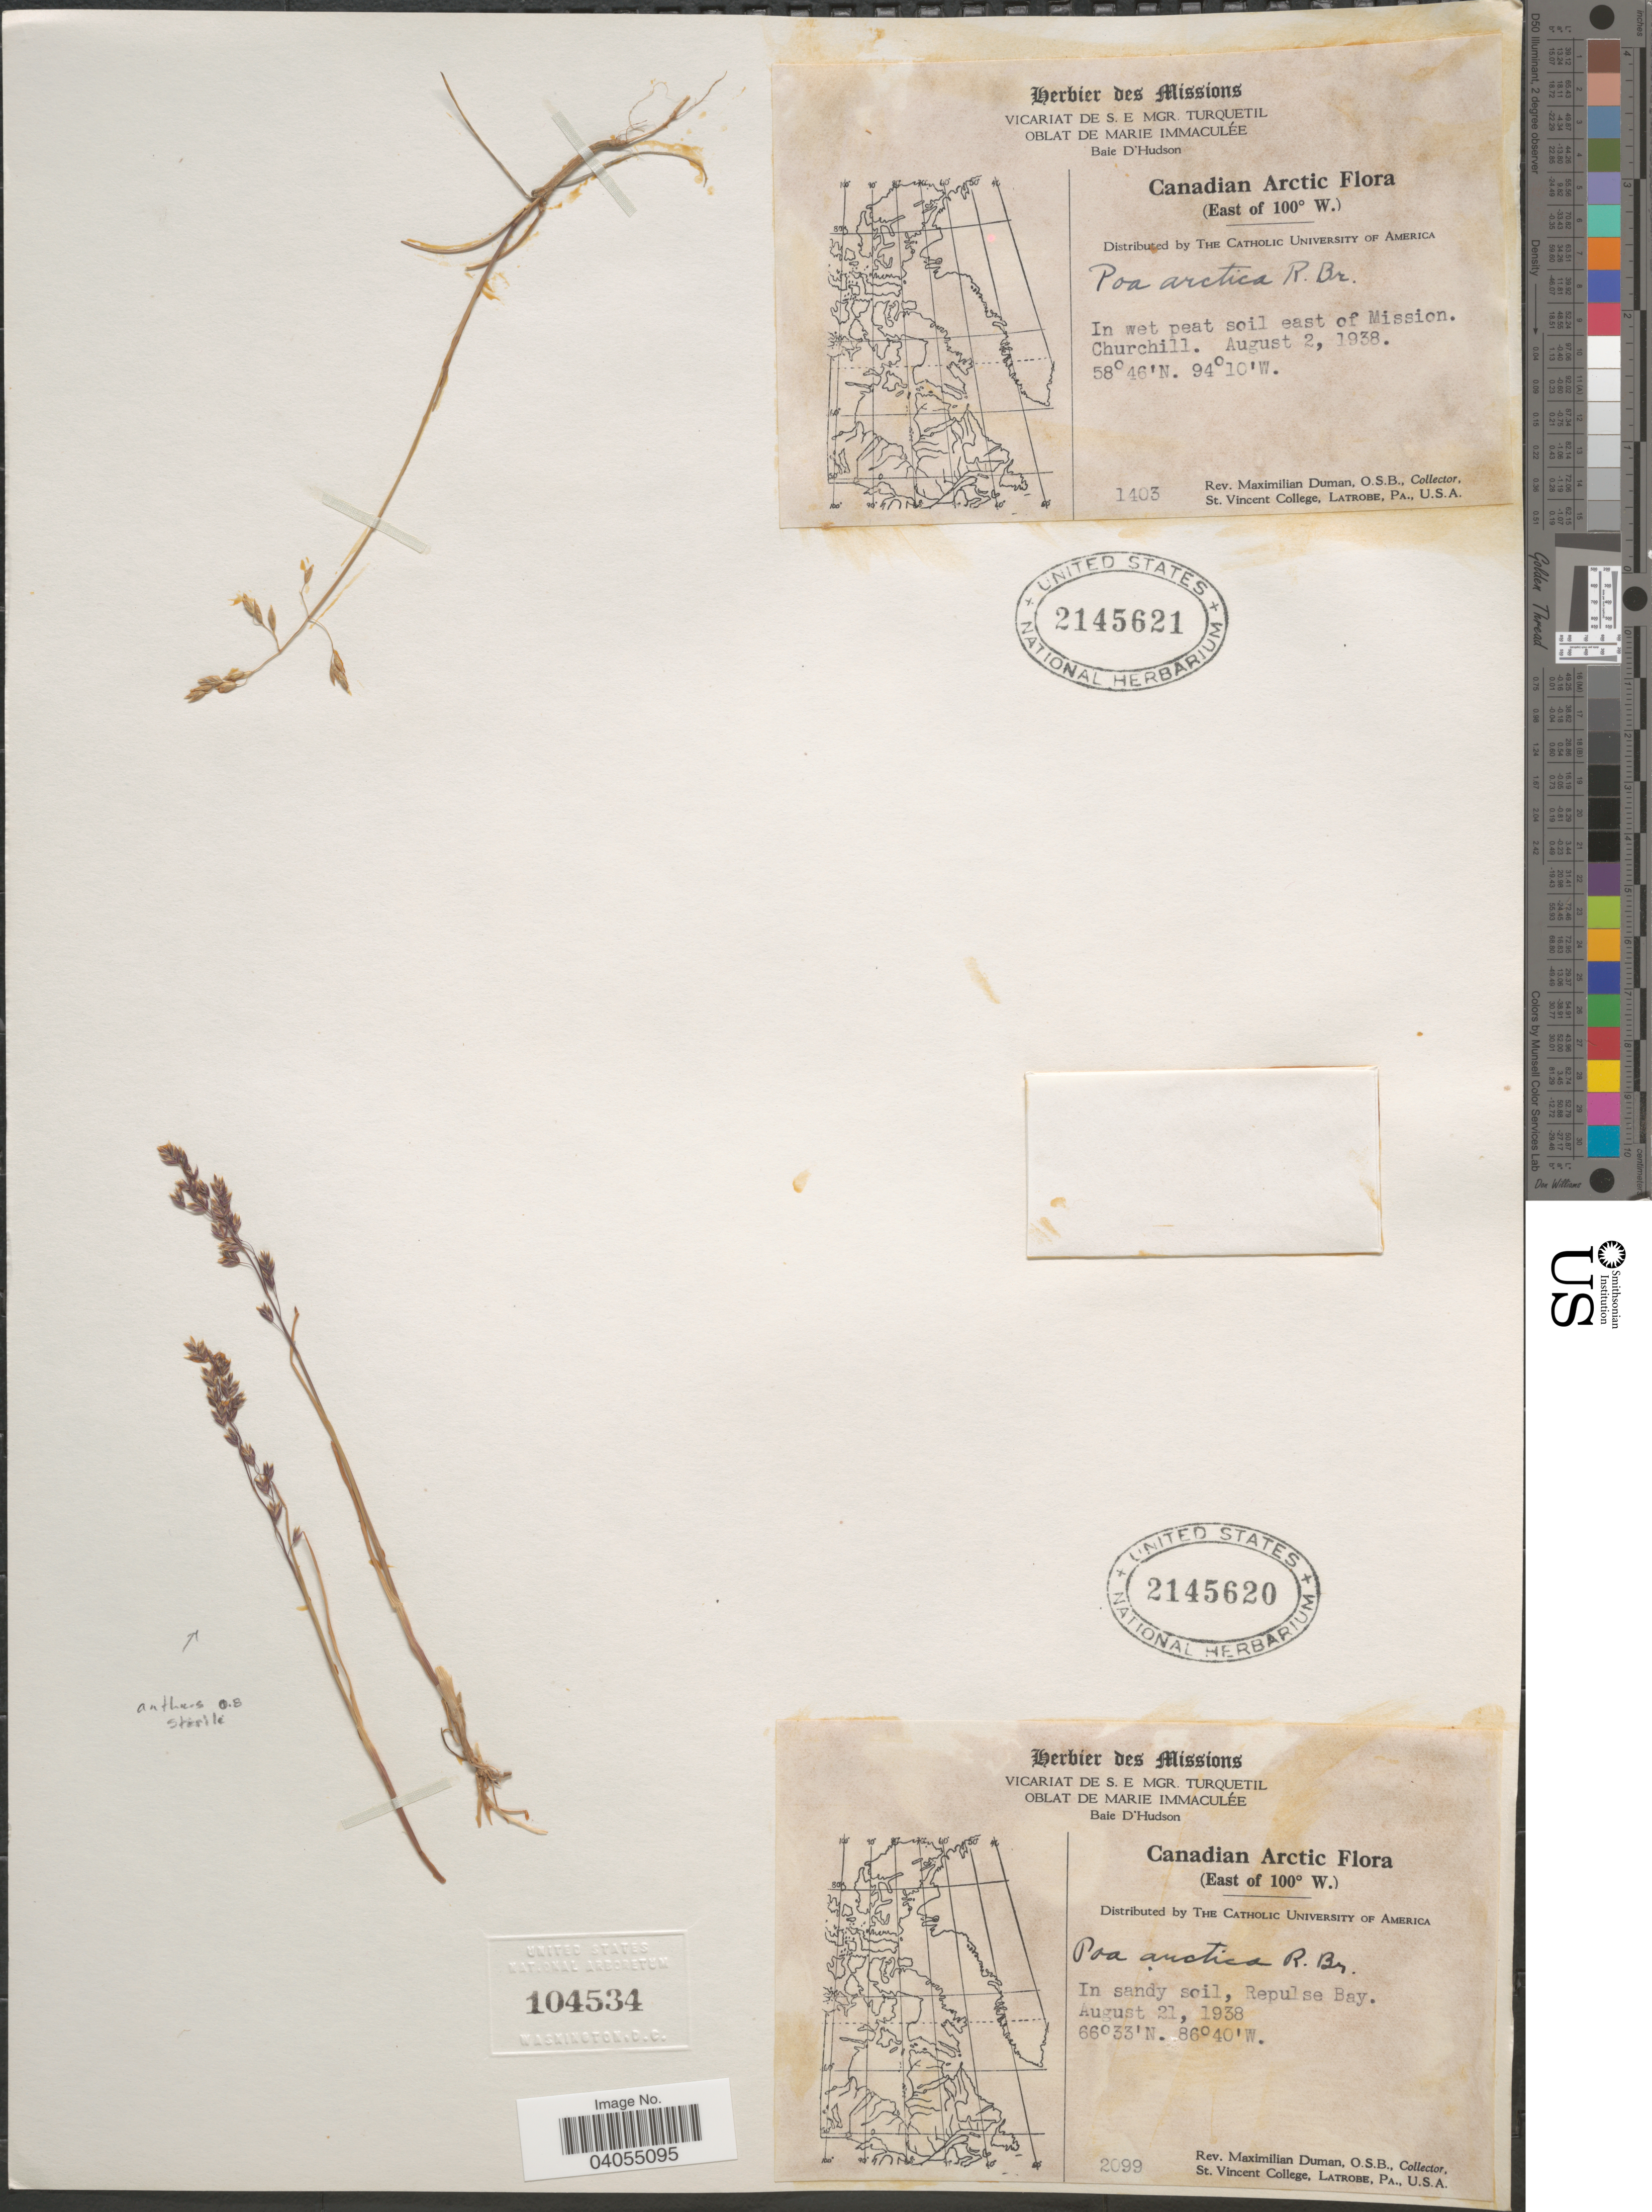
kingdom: Plantae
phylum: Tracheophyta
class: Liliopsida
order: Poales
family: Poaceae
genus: Poa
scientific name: Poa arctica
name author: R. Br.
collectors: M. Duman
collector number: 2099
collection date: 1938-08-21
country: Canada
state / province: Nunavut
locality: Canadian Arctic (East of 100° W.) In sandy soil, Repulse Bay.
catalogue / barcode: US 2145620